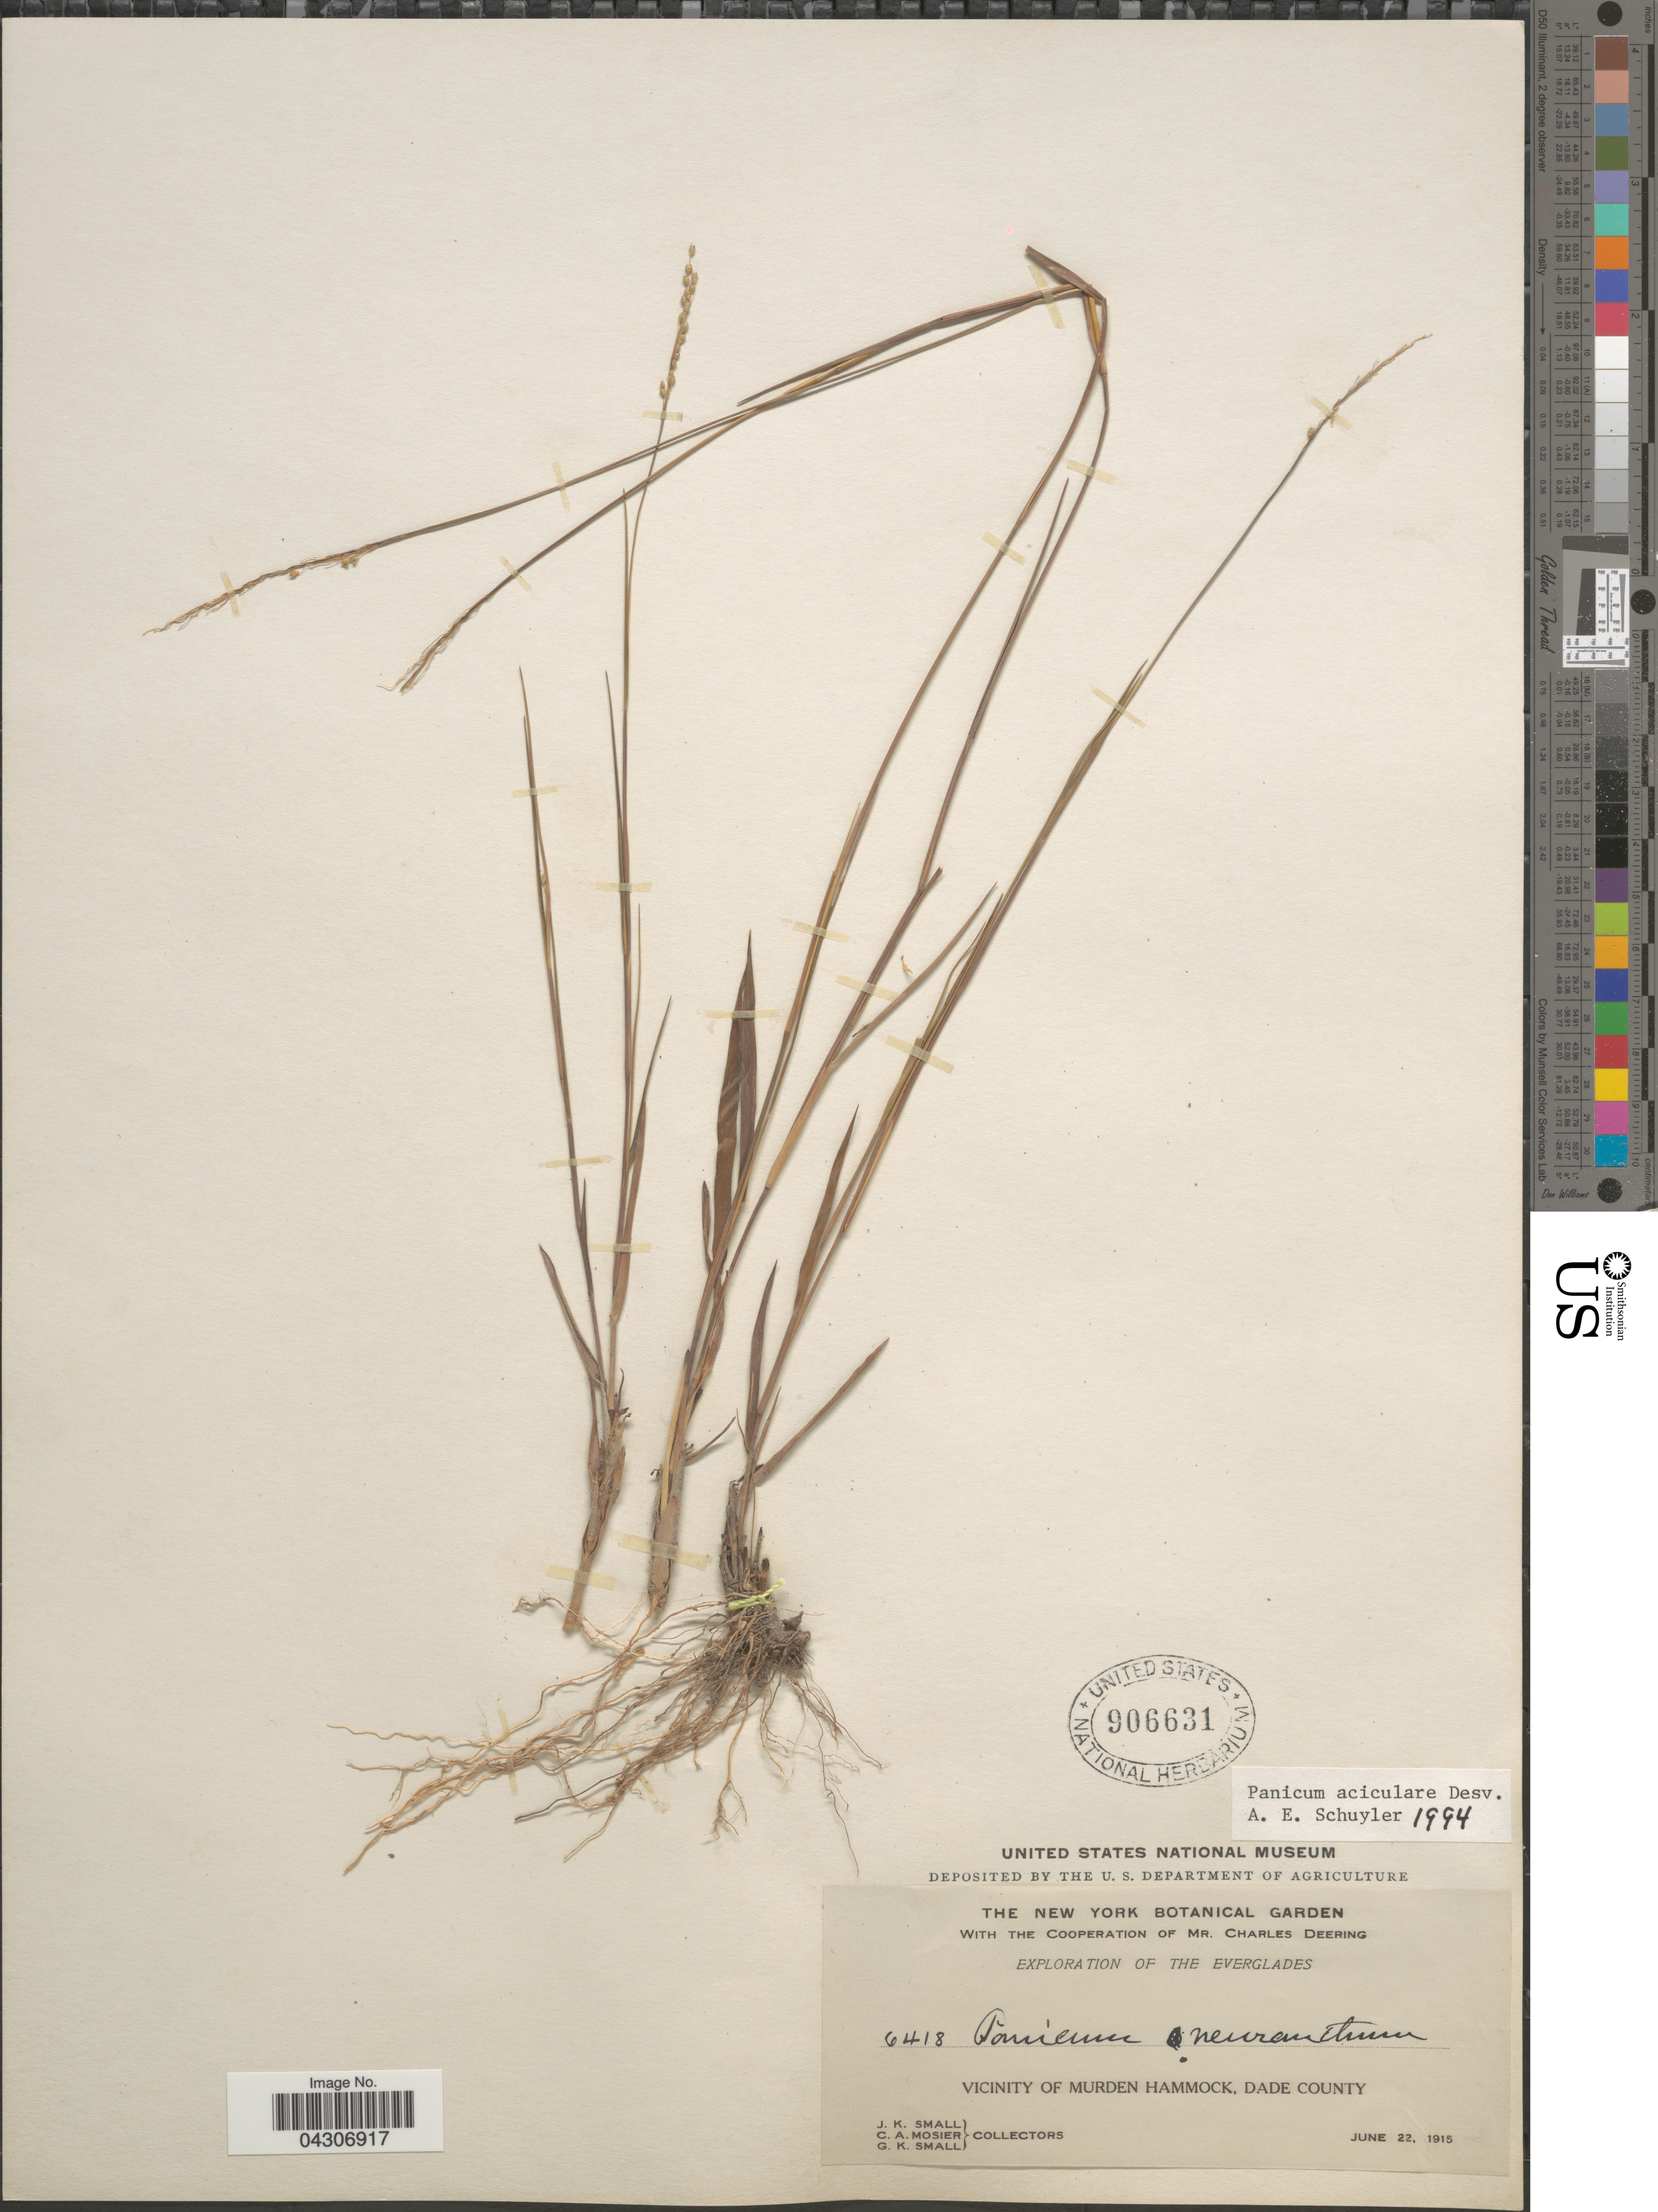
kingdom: Plantae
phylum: Tracheophyta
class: Liliopsida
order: Poales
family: Poaceae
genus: Dichanthelium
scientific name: Dichanthelium aciculare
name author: (Desv. ex Poir.) Gould & C.A. Clark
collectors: J. K. Small, C. A. Mosier & G. K. Small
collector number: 6418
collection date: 1915-06-22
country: United States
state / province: Florida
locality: Exploration Of The Everglades. Vicinity Of Murden Hammock, Dade County.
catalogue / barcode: US 906631